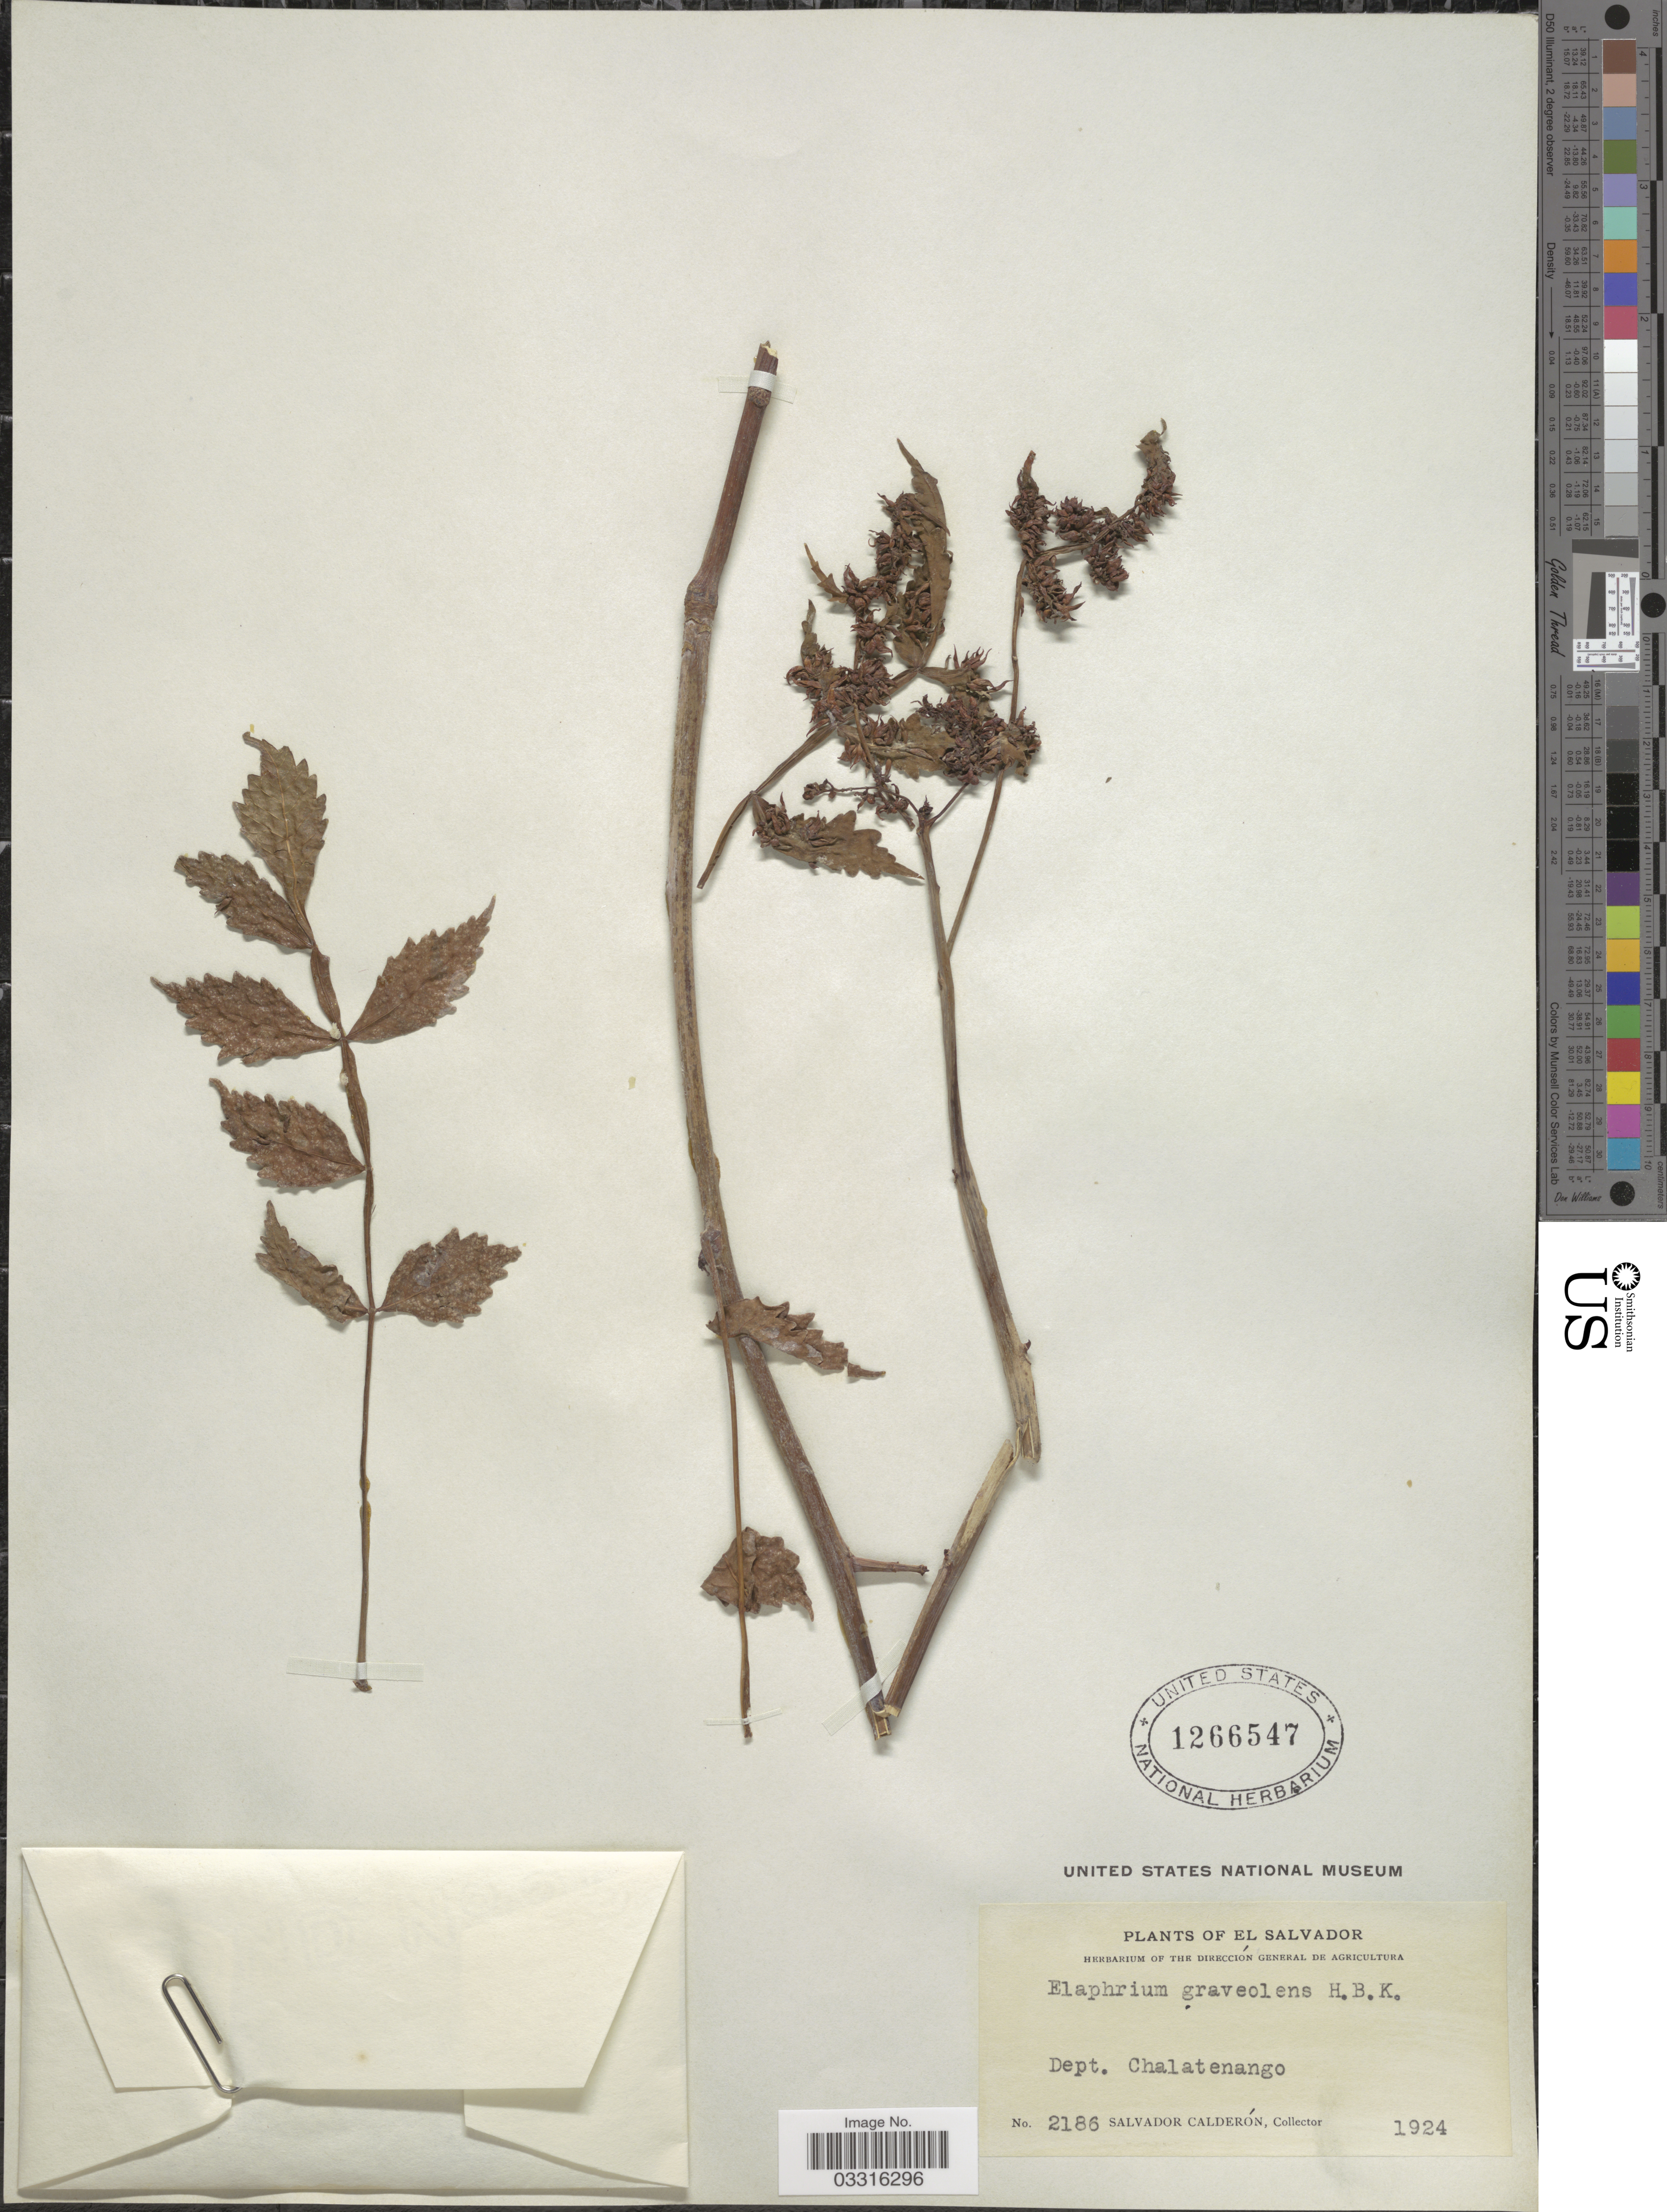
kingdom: Plantae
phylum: Tracheophyta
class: Magnoliopsida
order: Sapindales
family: Burseraceae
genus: Bursera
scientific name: Bursera graveolens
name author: (Kunth) Triana & Planch.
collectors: S. Calderón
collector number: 2186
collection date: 1924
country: El Salvador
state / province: Chalatenango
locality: Dept. Chalatenango.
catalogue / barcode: US 1266547